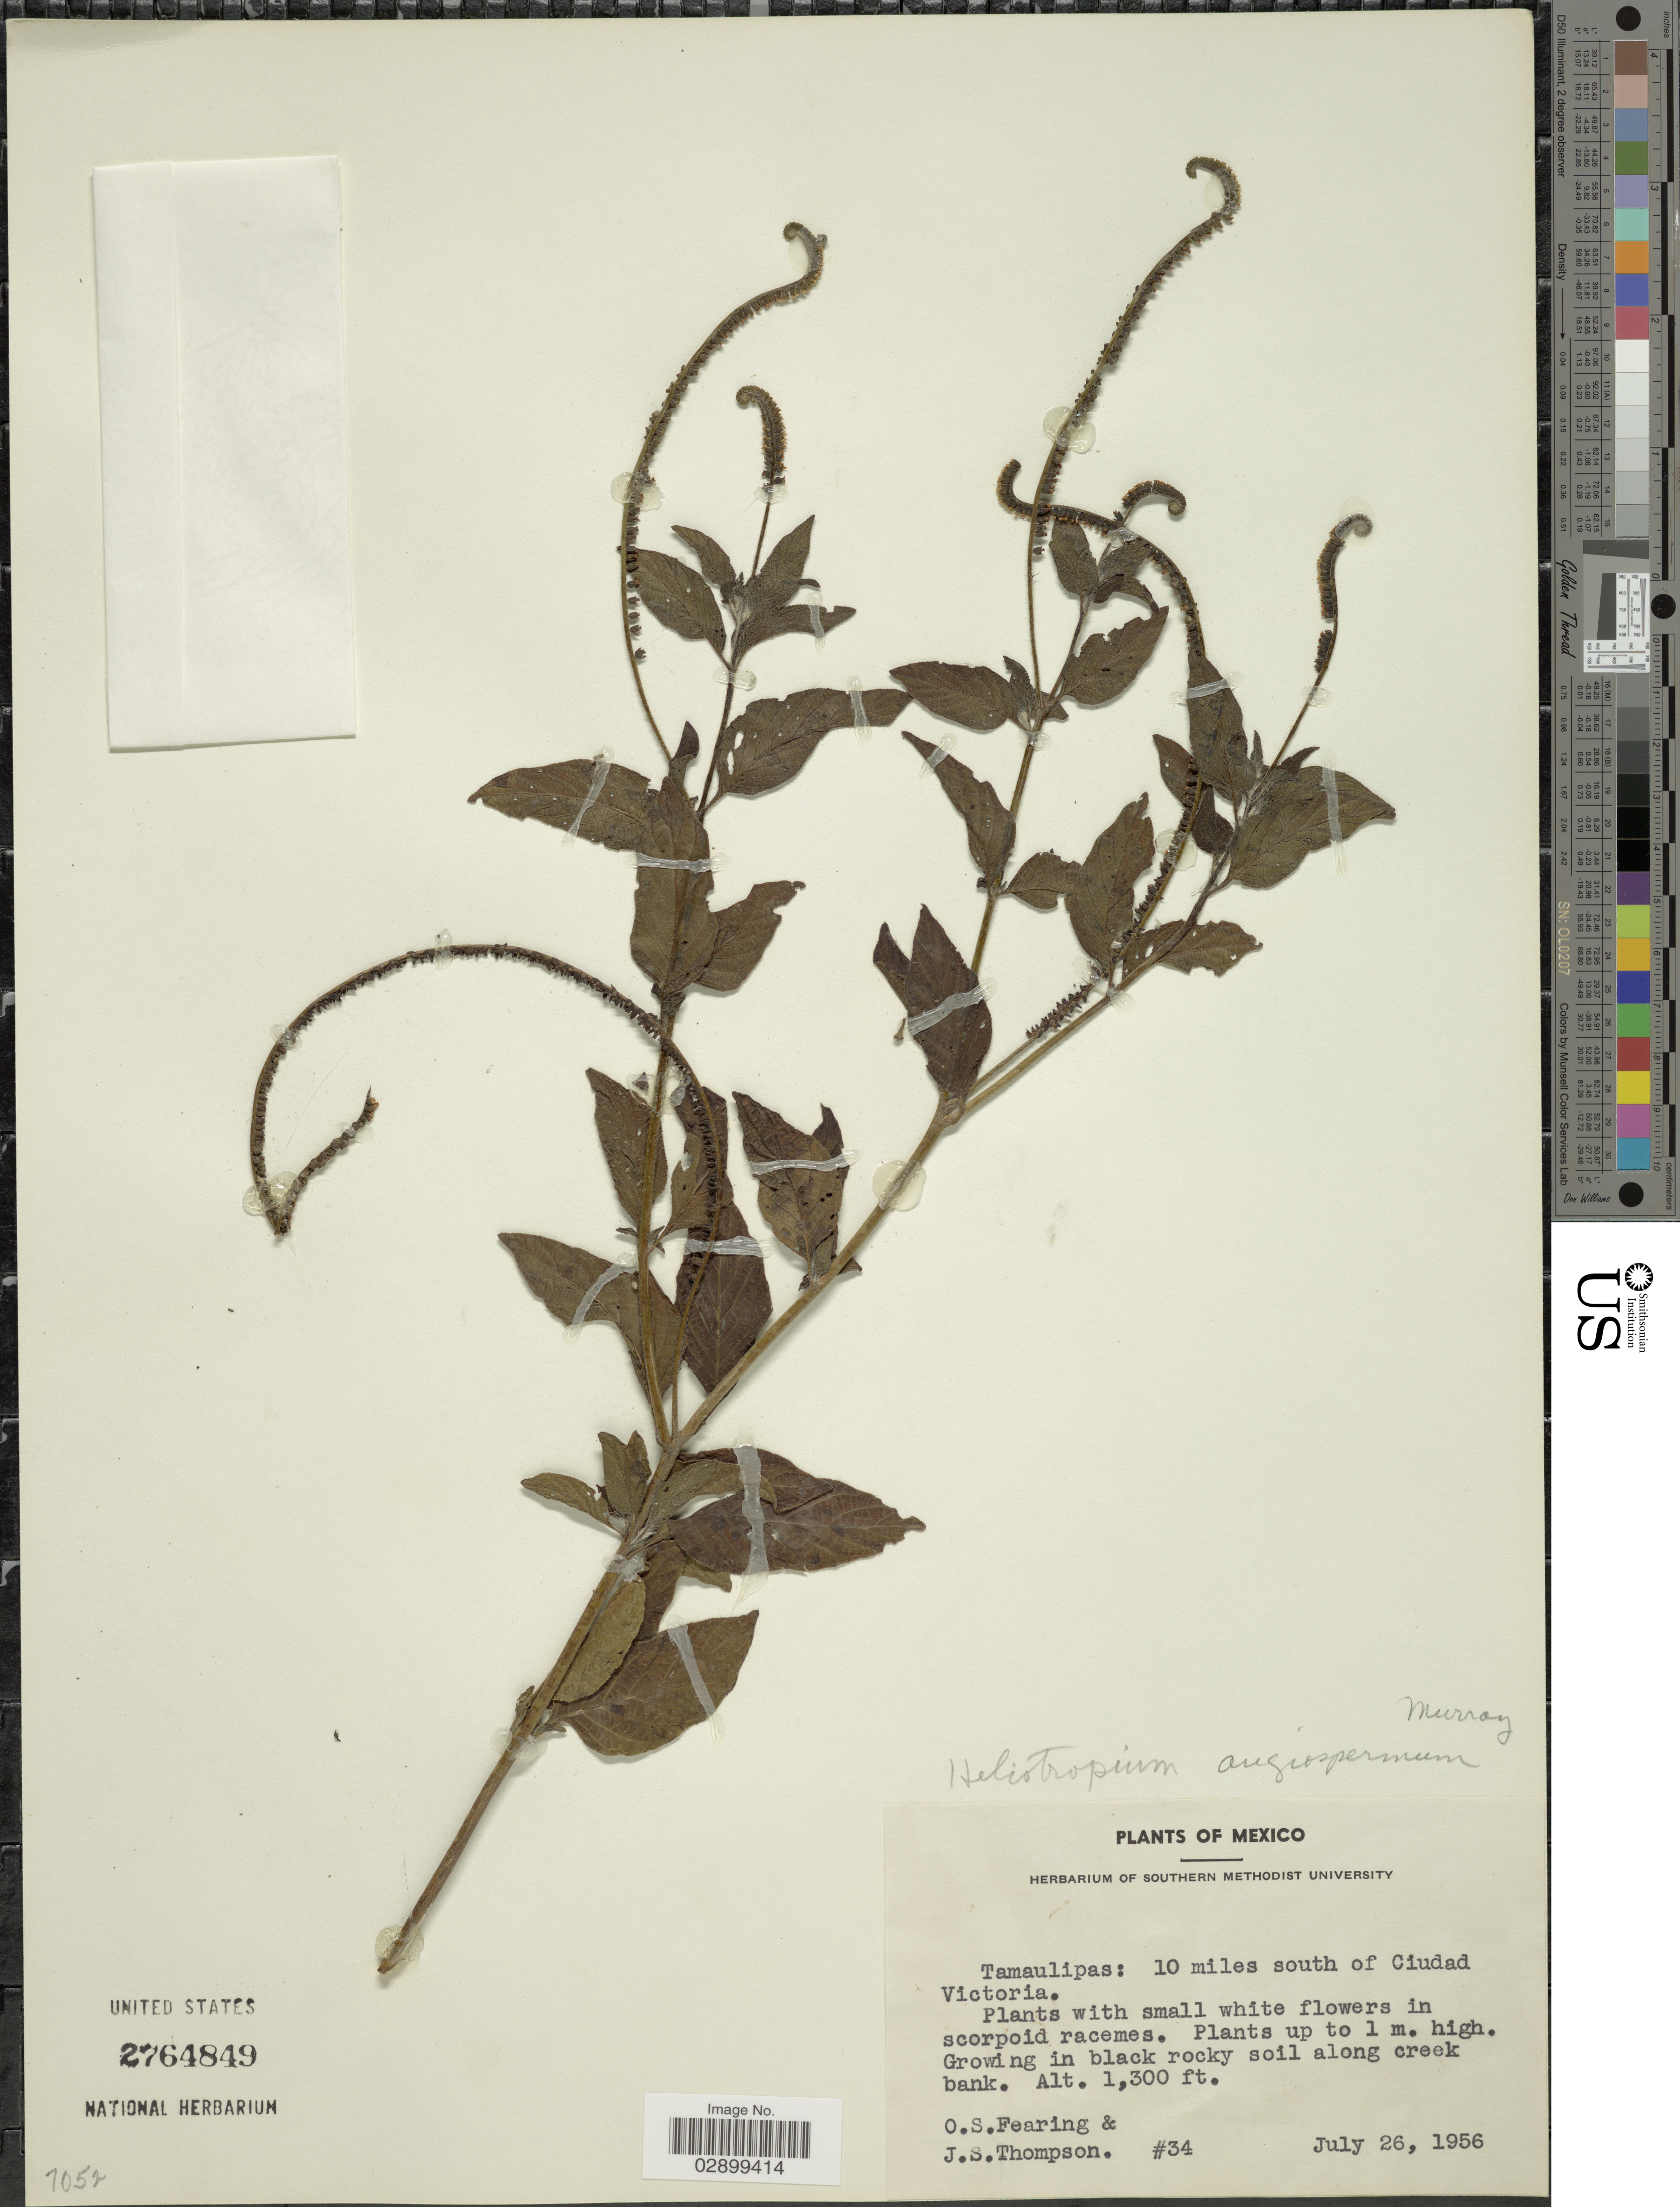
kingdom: Plantae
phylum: Tracheophyta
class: Magnoliopsida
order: Boraginales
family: Heliotropiaceae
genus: Heliotropium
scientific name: Heliotropium angiospermum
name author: Murray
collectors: O. S. Fearing & J. S. Thompson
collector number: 34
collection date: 1956-07-26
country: Mexico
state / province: Tamaulipas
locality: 10 miles south of Ciudad Victoria.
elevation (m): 396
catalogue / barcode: US 2764849